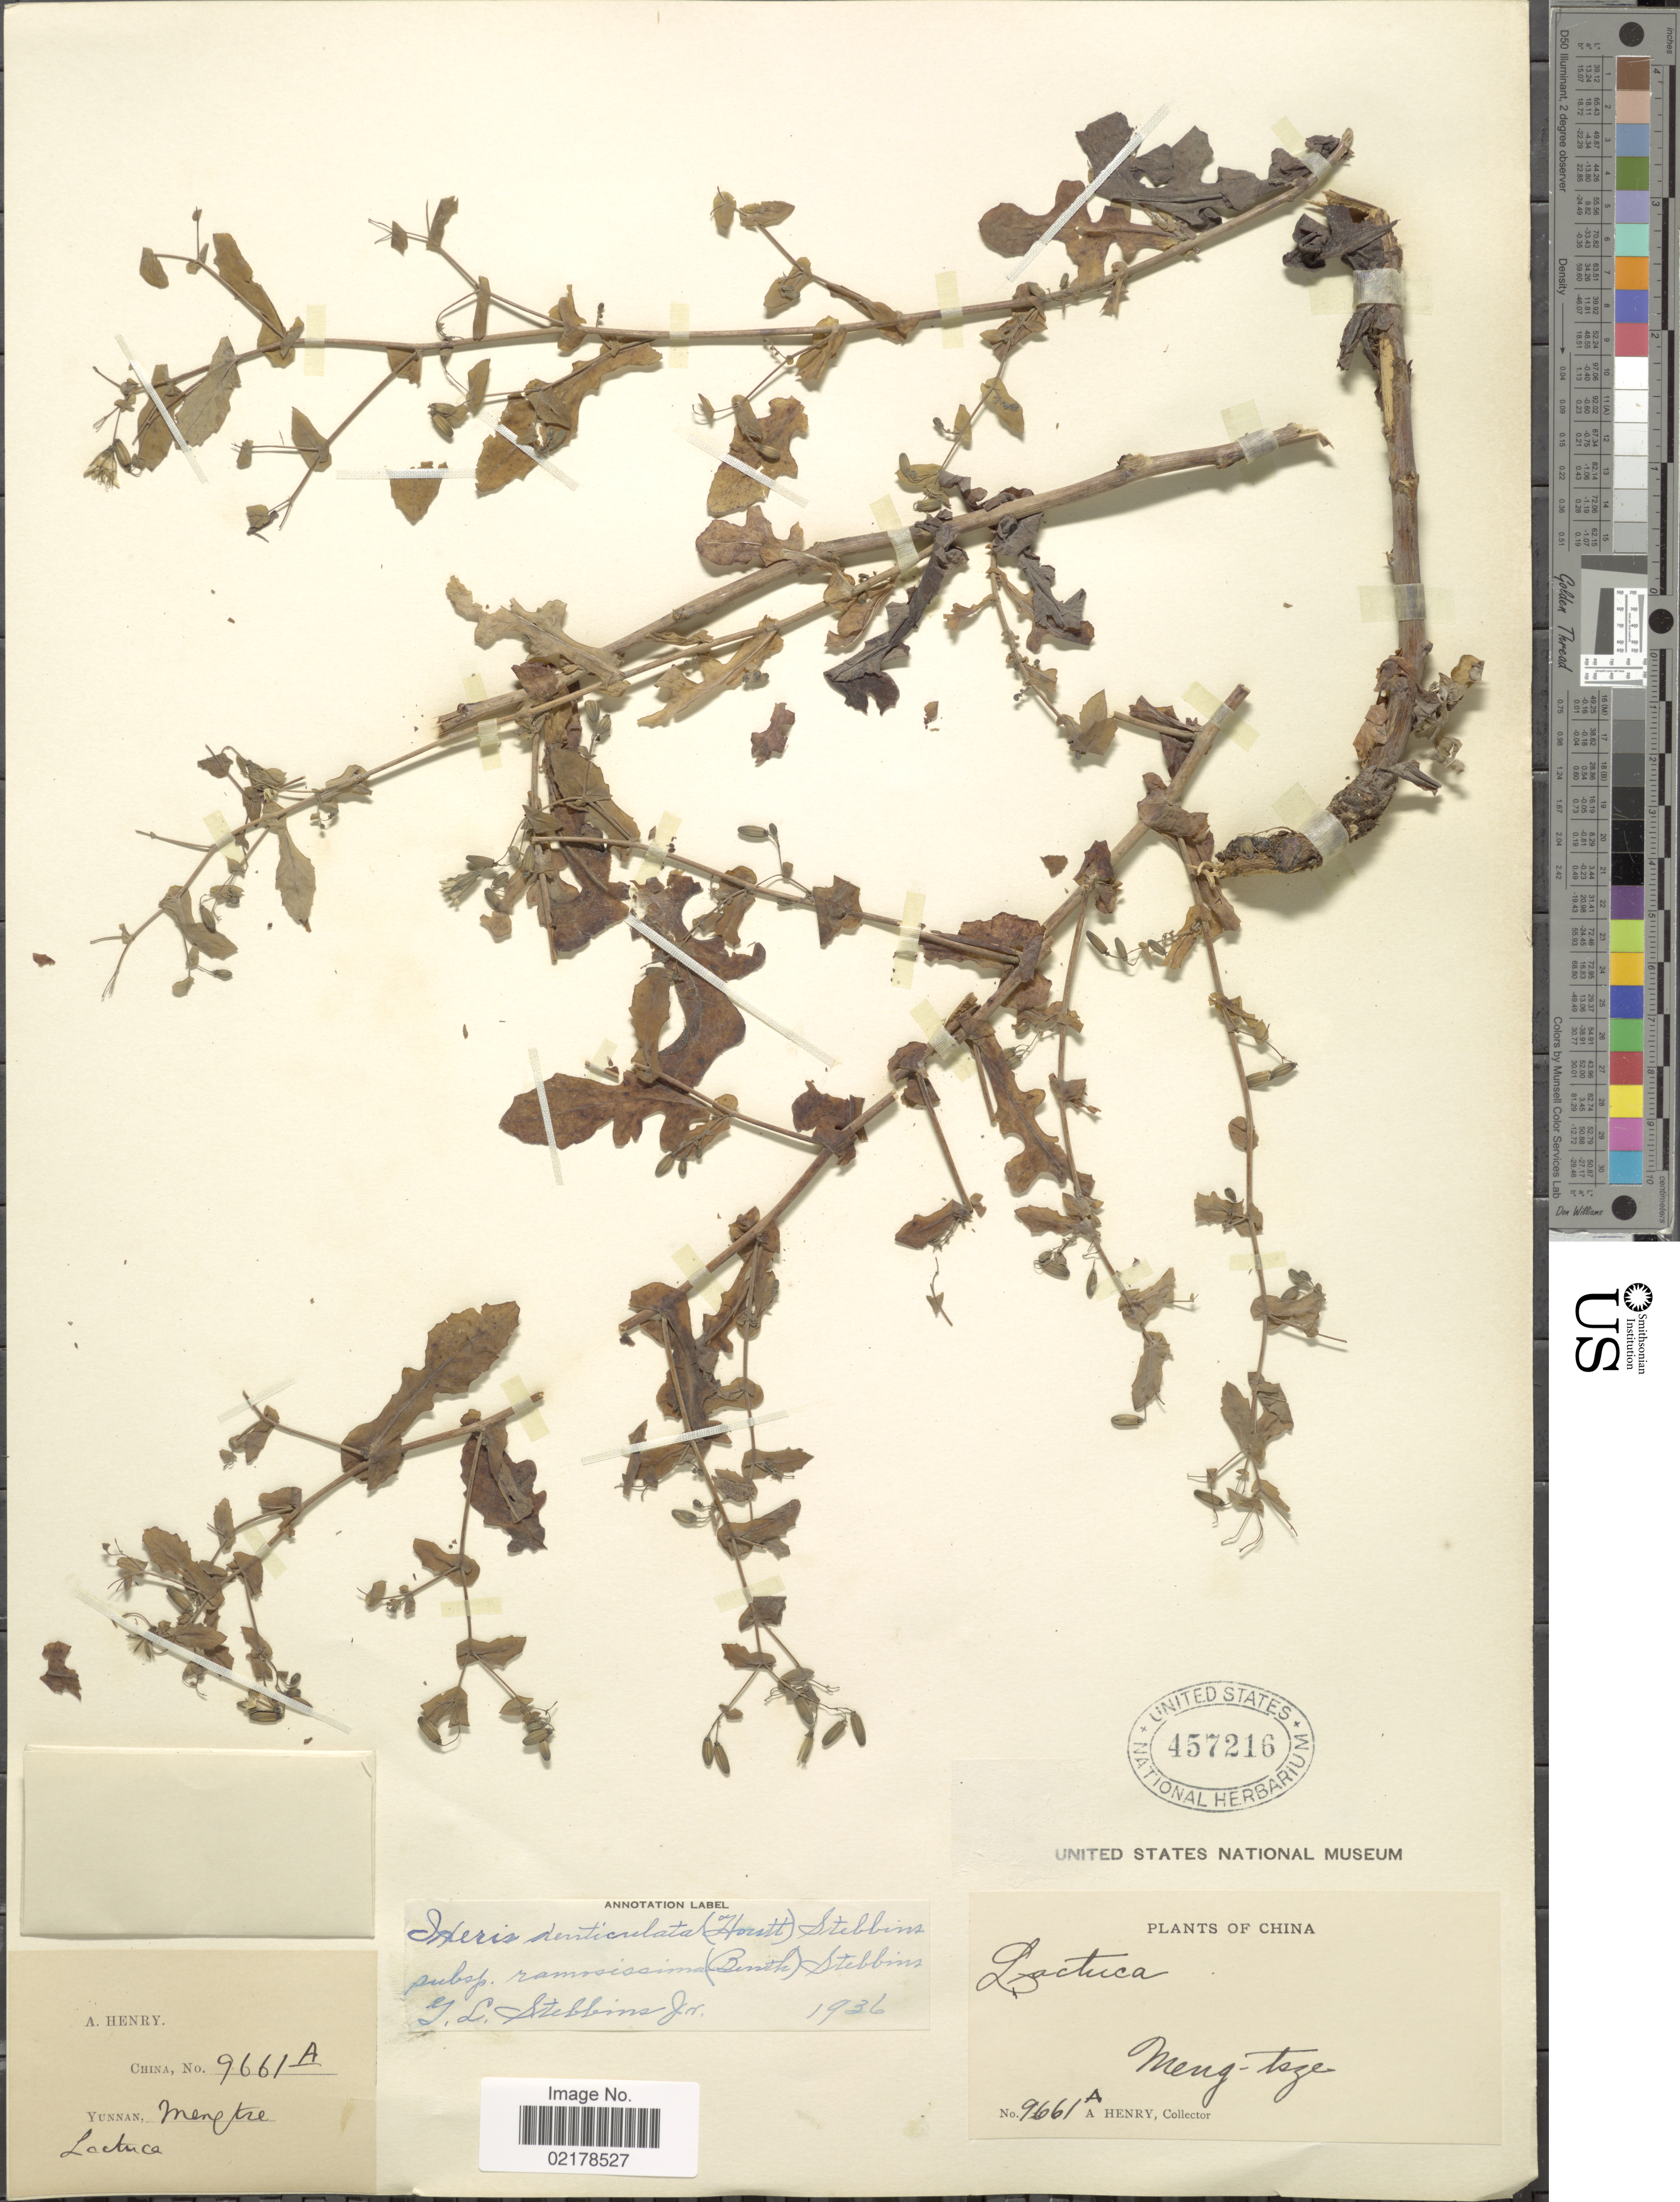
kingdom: Plantae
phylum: Tracheophyta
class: Magnoliopsida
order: Asterales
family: Asteraceae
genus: Crepidiastrum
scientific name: Crepidiastrum denticulatum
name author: (Houtt.) Pak & Kawano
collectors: A. Henry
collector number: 9661 A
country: China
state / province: Yunnan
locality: Mengtze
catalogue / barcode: US 457216